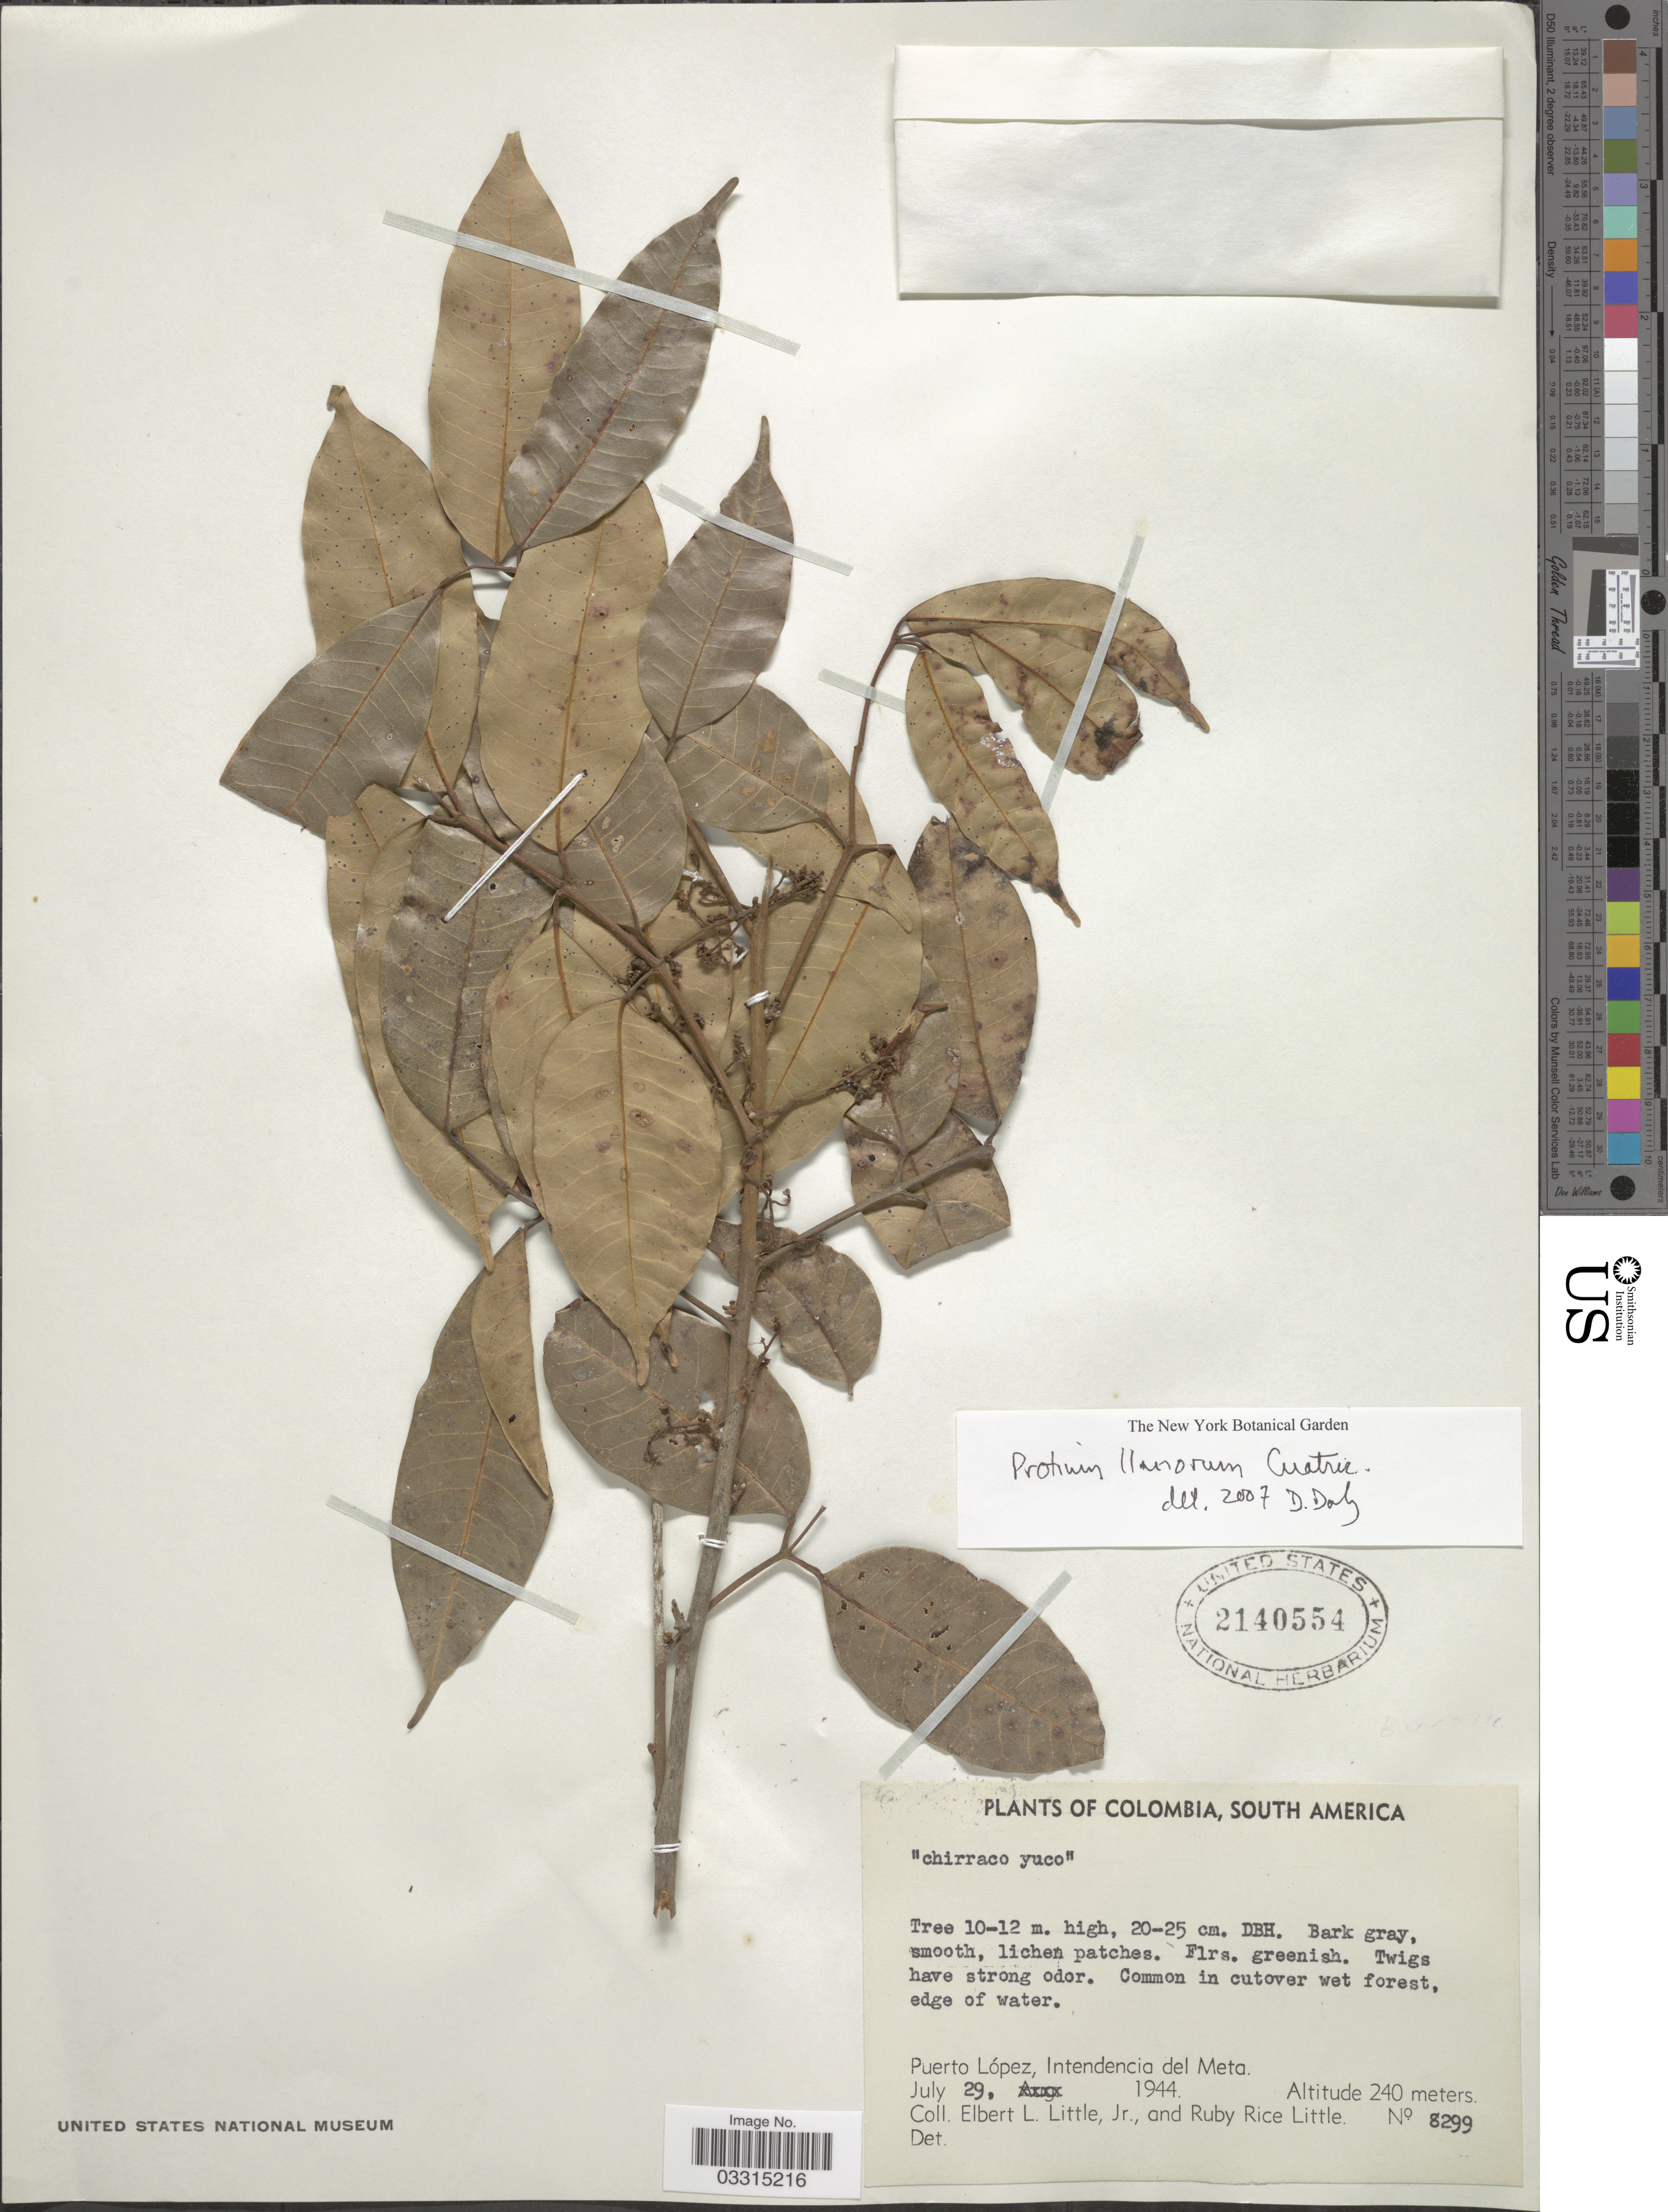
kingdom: Plantae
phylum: Tracheophyta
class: Magnoliopsida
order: Sapindales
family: Burseraceae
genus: Protium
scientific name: Protium llanorum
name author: Cuatrec.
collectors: E. L. Little & R. R. Little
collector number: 8299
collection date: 1944-07-29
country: Colombia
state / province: Meta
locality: Puerto López, Intendencia del Meta.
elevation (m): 240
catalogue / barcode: US 2140554